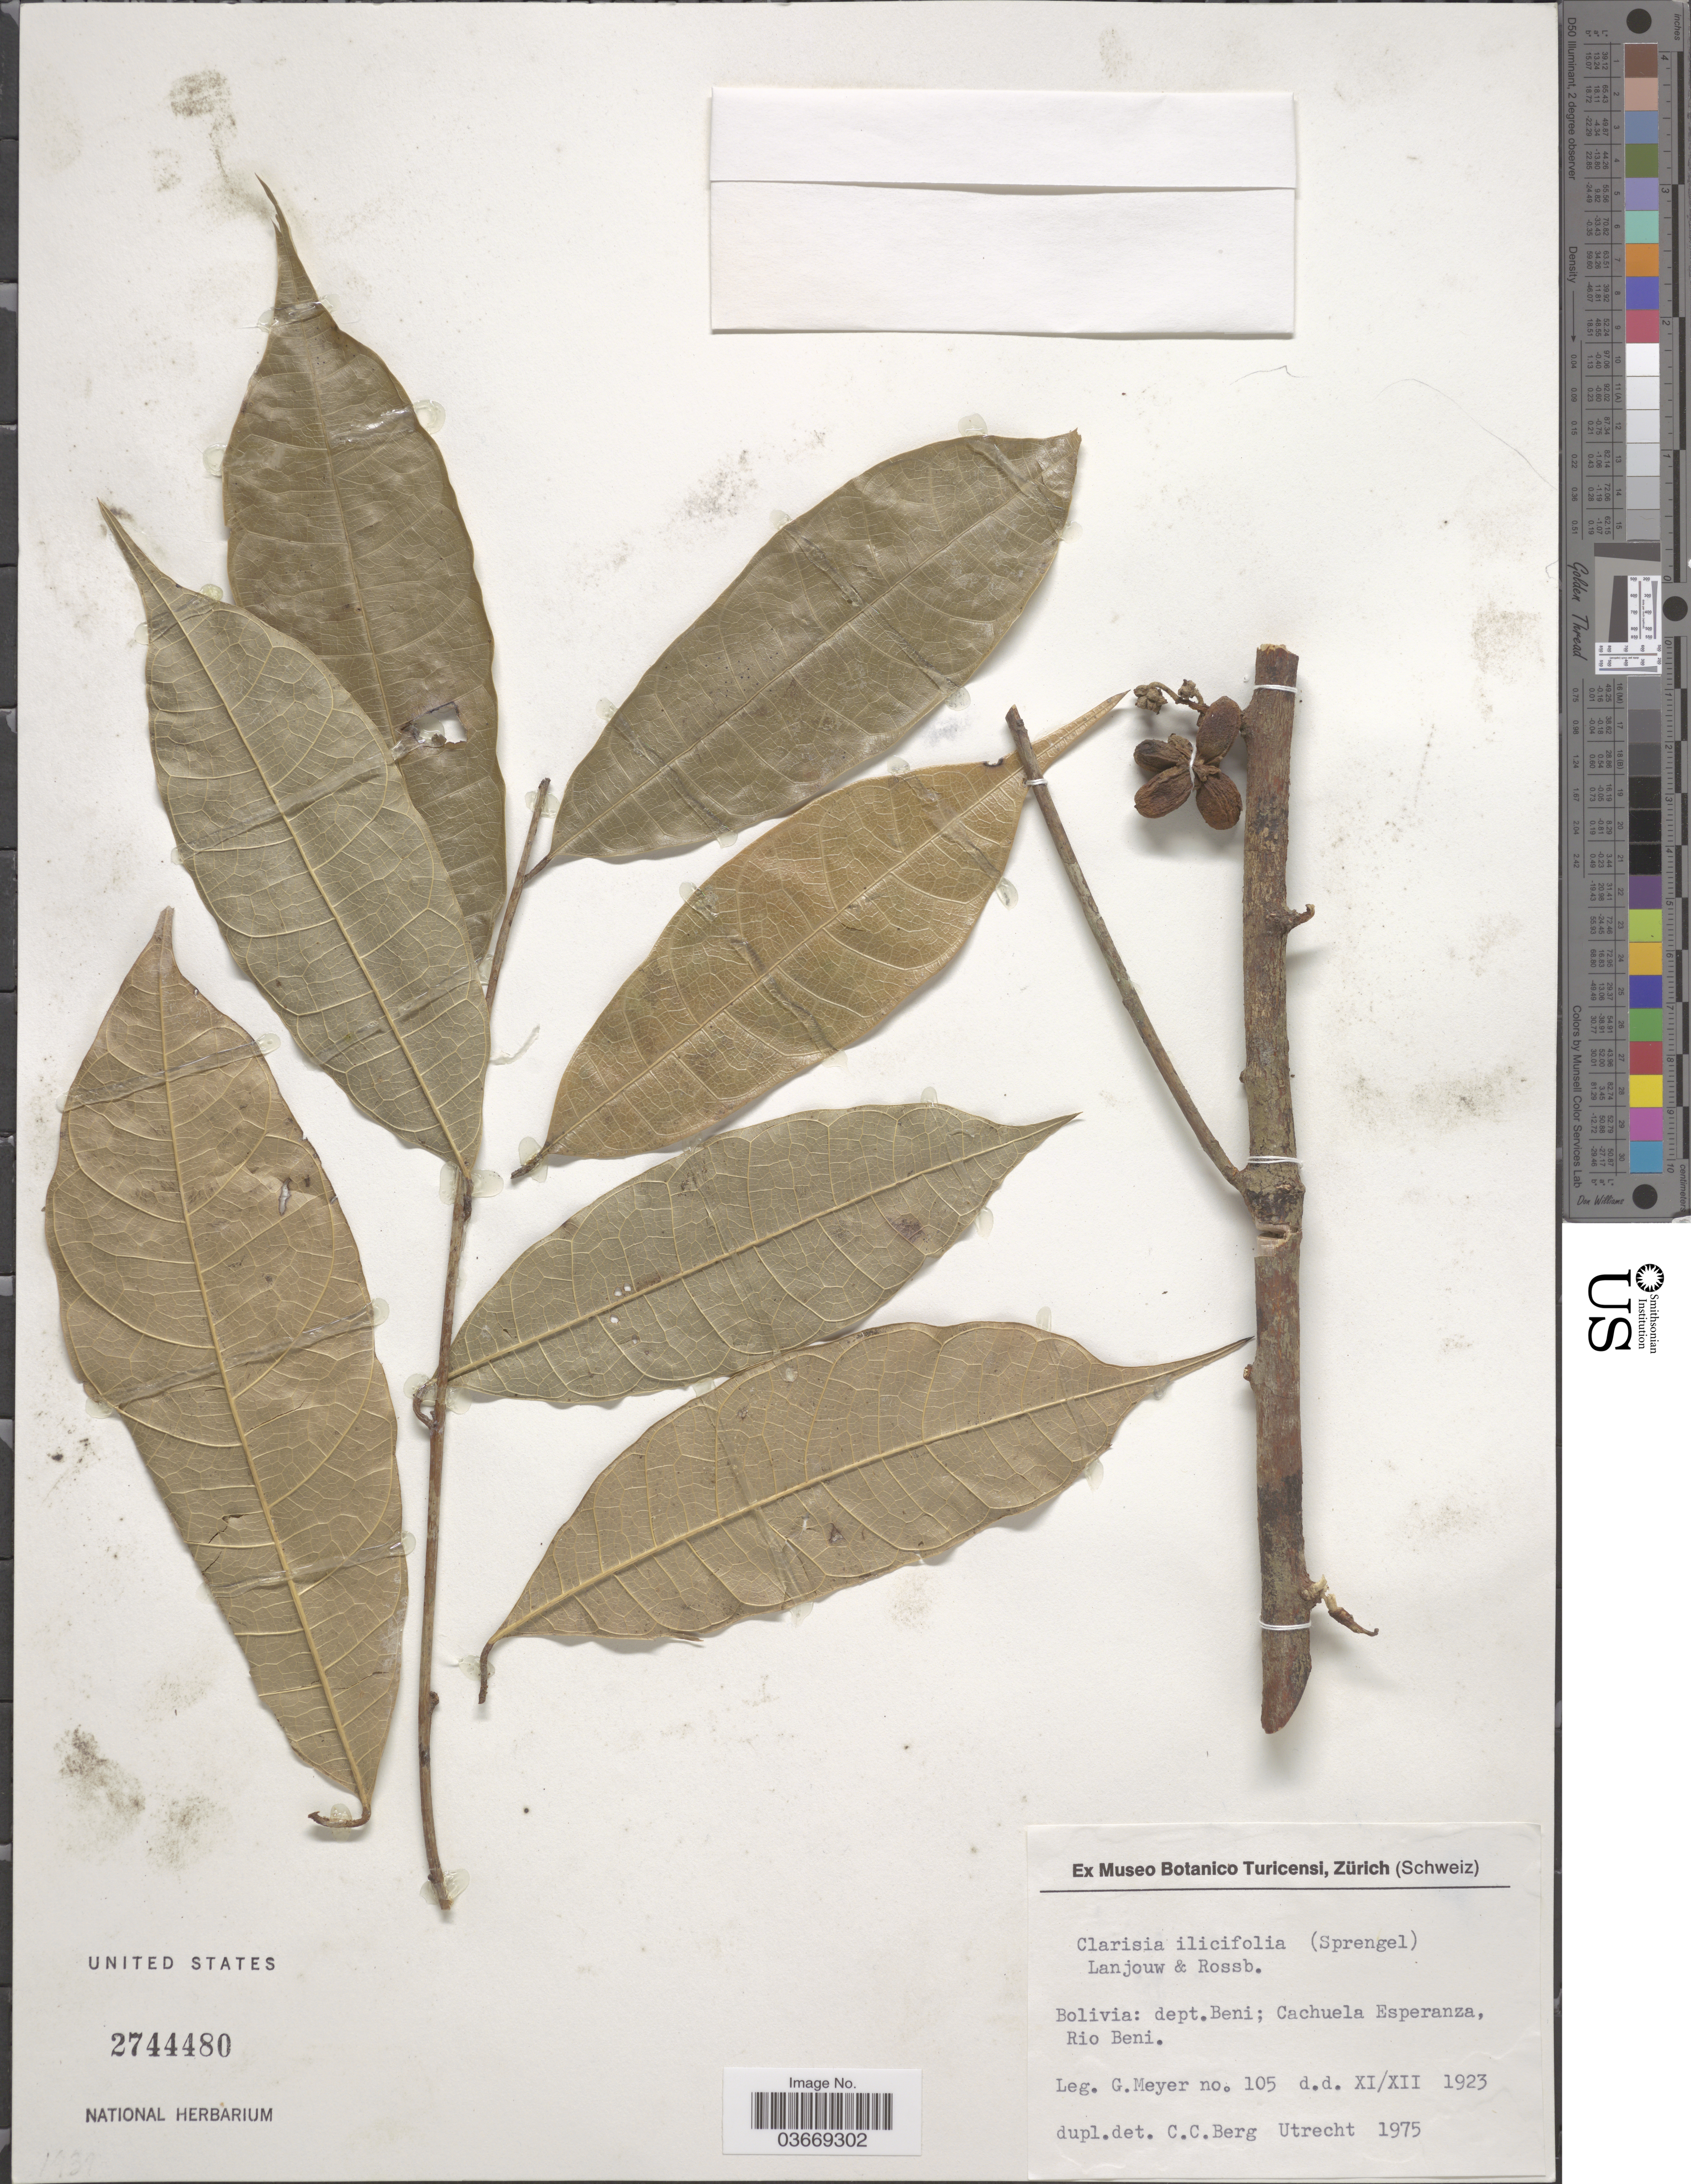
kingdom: Plantae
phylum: Tracheophyta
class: Magnoliopsida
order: Rosales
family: Moraceae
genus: Clarisia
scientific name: Clarisia ilicifolia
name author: (Spreng.) Lanj. & Rossberg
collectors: G. Meyer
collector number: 105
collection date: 1923-11/1923-12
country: Bolivia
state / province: Beni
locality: Dept. Beni; Cachuela Esperanza, Rio Beni.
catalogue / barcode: US 2744480